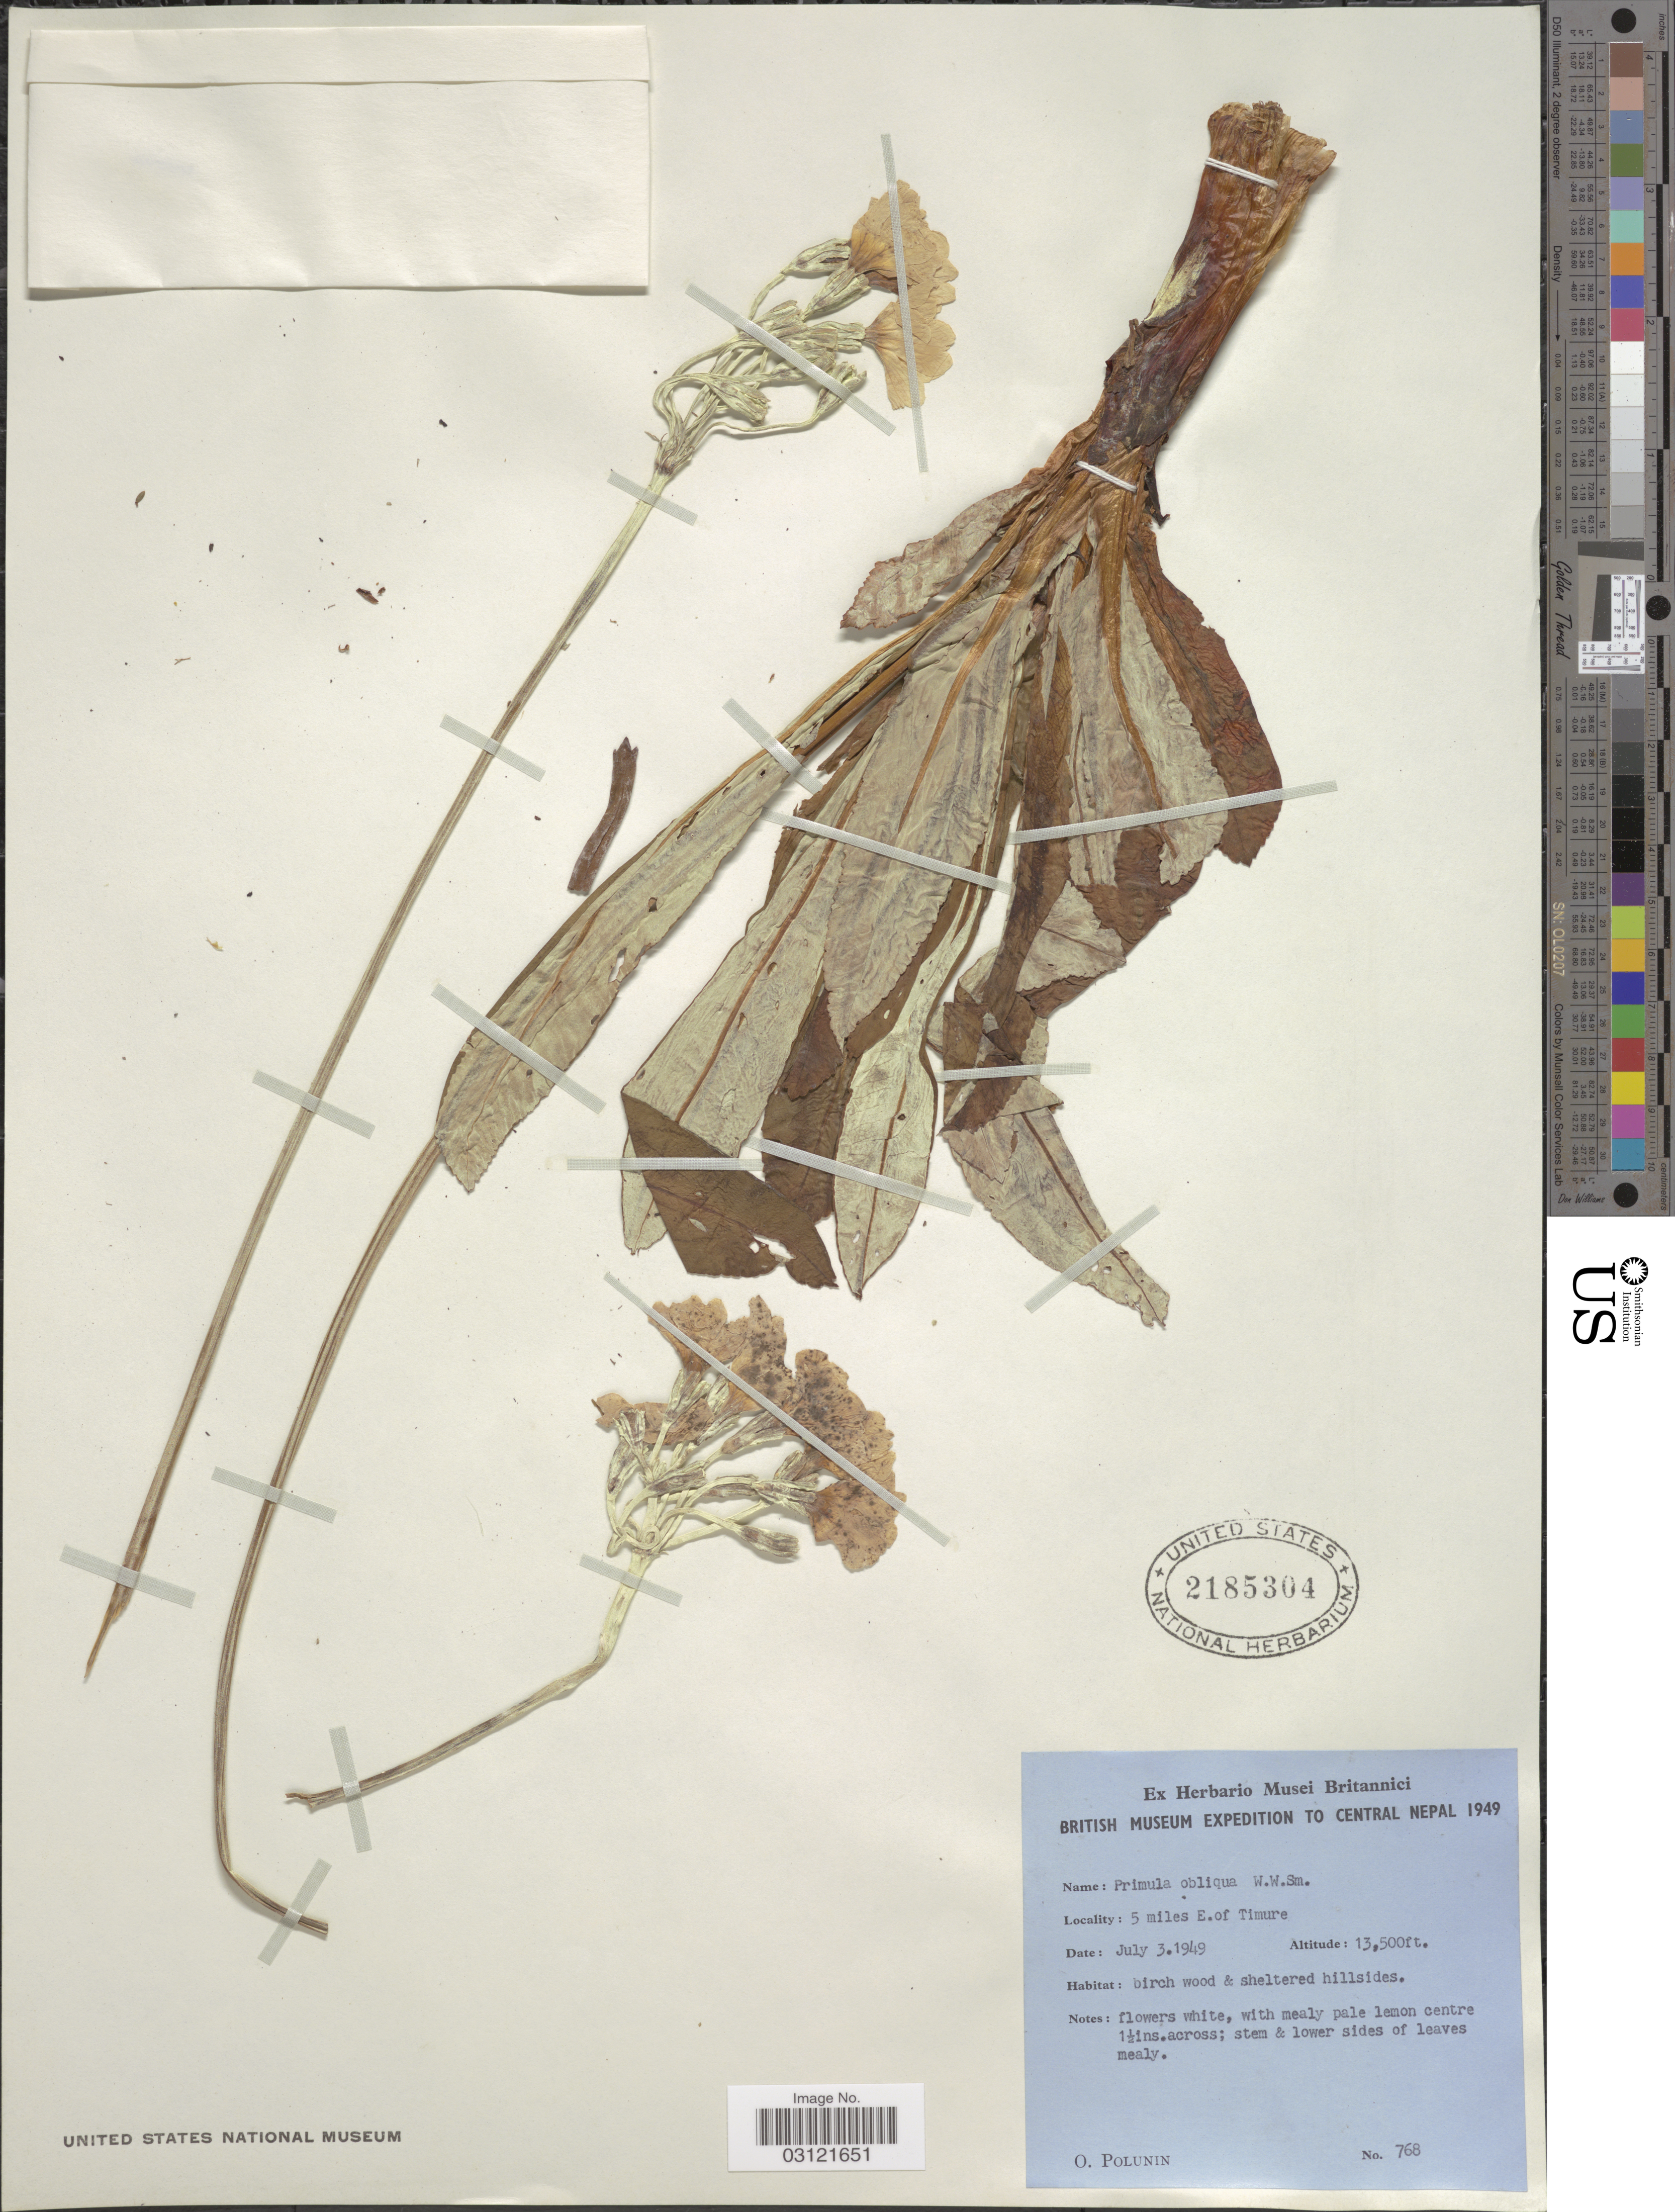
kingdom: Plantae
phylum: Tracheophyta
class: Magnoliopsida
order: Ericales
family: Primulaceae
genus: Primula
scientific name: Primula obliqua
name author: W.W. Sm. in W.W. Sm. & H.R. Fletcher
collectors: O. V. Polunin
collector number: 768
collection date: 1949-07-03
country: Nepal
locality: Central Nepal, 5 miles E. of Timure.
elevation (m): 4115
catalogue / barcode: US 2185304